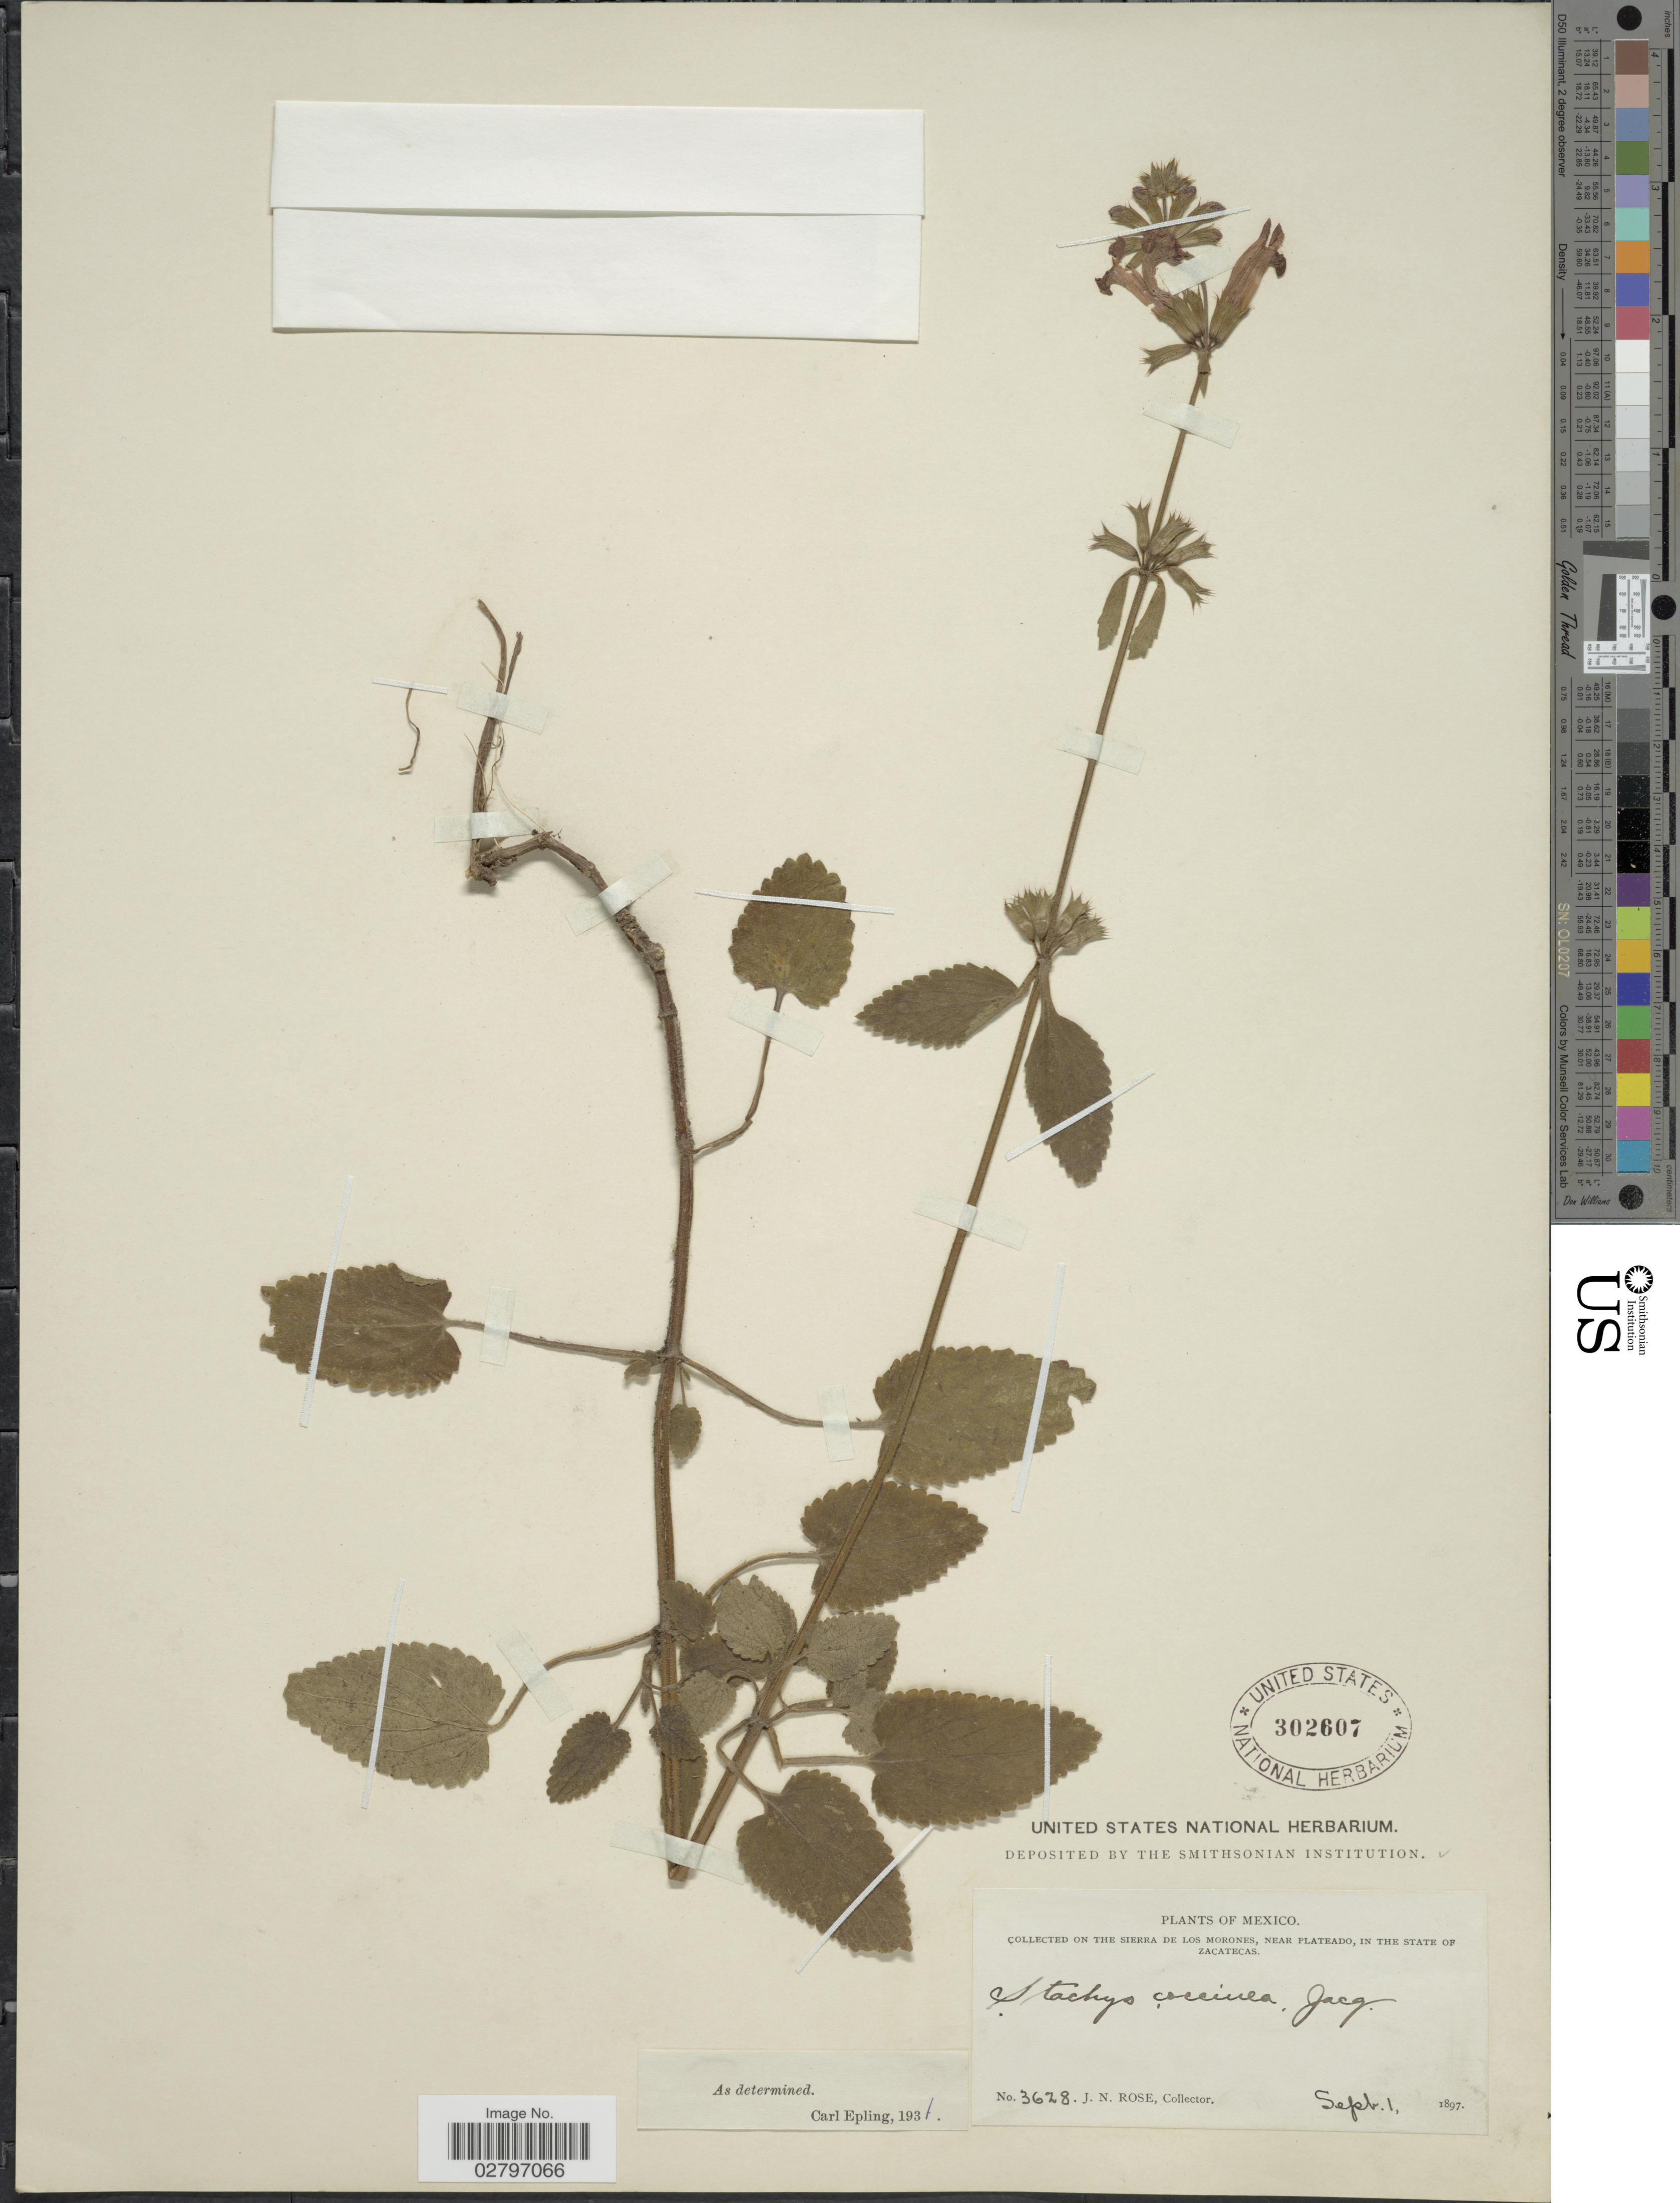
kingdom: Plantae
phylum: Tracheophyta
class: Magnoliopsida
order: Lamiales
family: Lamiaceae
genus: Stachys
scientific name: Stachys coccinea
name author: Ortega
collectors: J. N. Rose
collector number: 3628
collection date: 1897-09-01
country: Mexico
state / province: Zacatecas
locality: Sierra de los Morones, near Plateado.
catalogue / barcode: US 302607